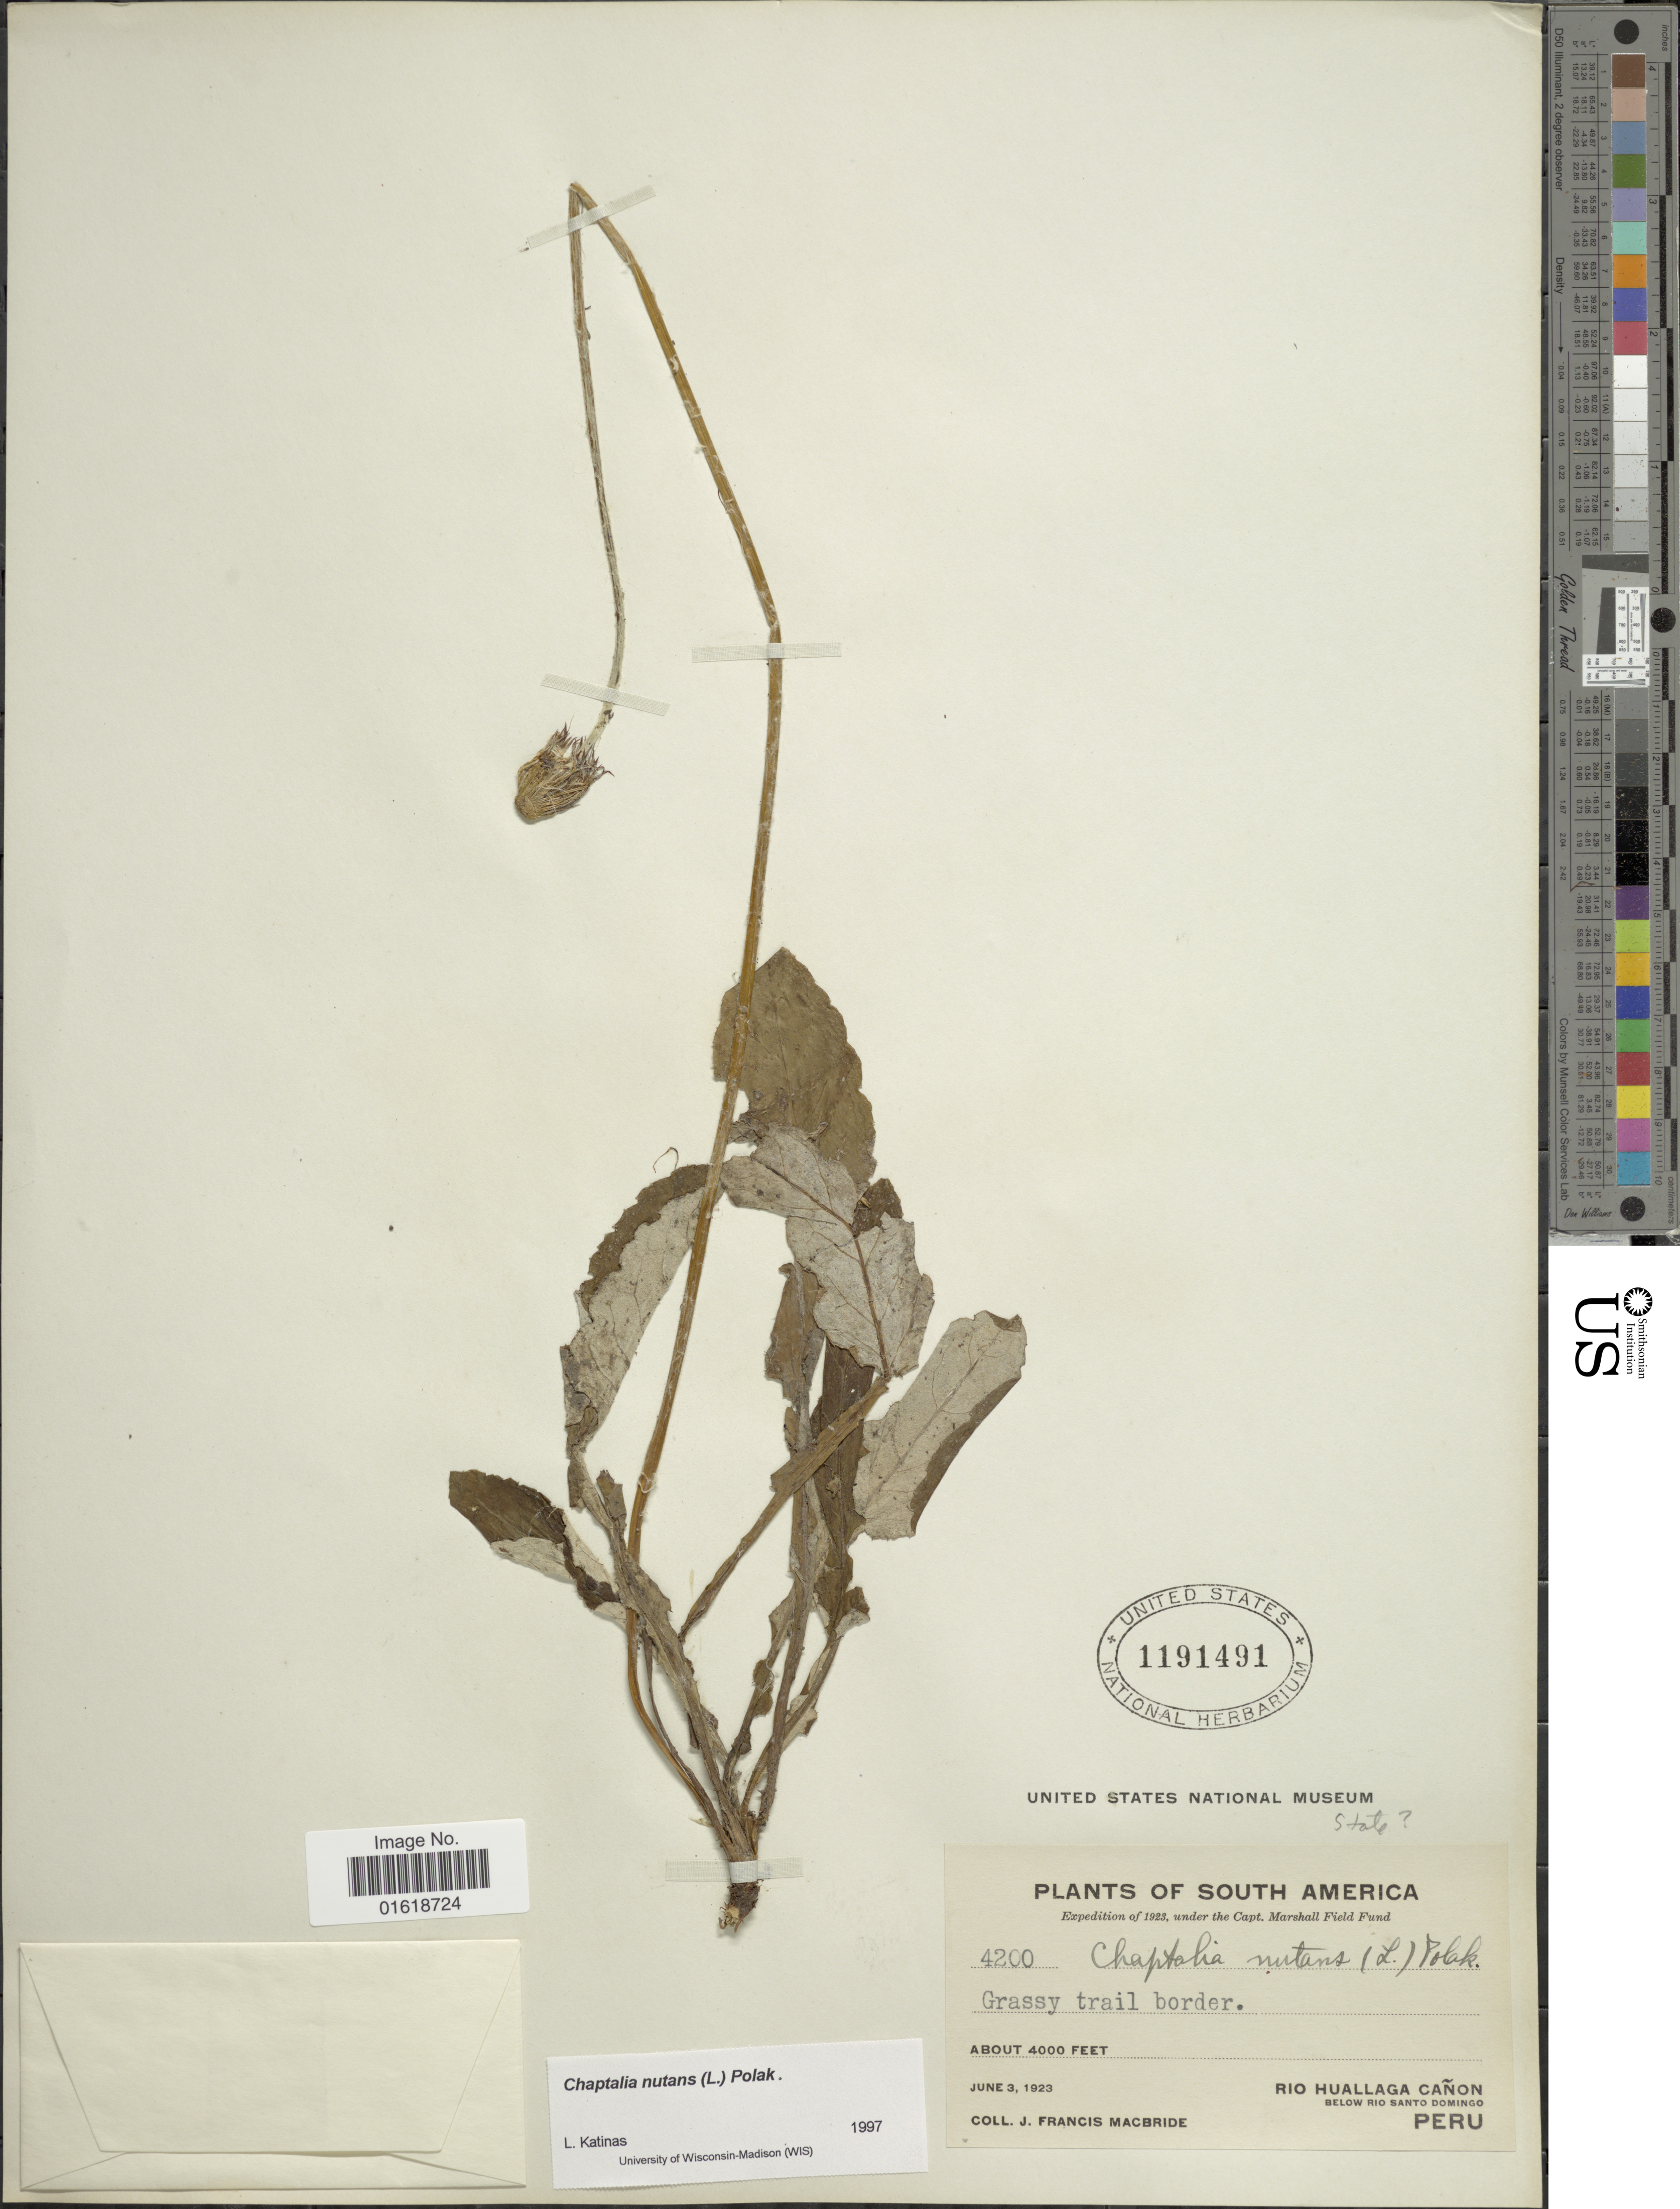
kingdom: Plantae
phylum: Tracheophyta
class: Magnoliopsida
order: Asterales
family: Asteraceae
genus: Chaptalia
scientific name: Chaptalia nutans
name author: (L.) Pol.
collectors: J. F. Macbride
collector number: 4200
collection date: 1923-06-03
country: Peru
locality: Rio Huallaga Cañon below Rio Santo Domingo.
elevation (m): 1219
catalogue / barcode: US 1191491